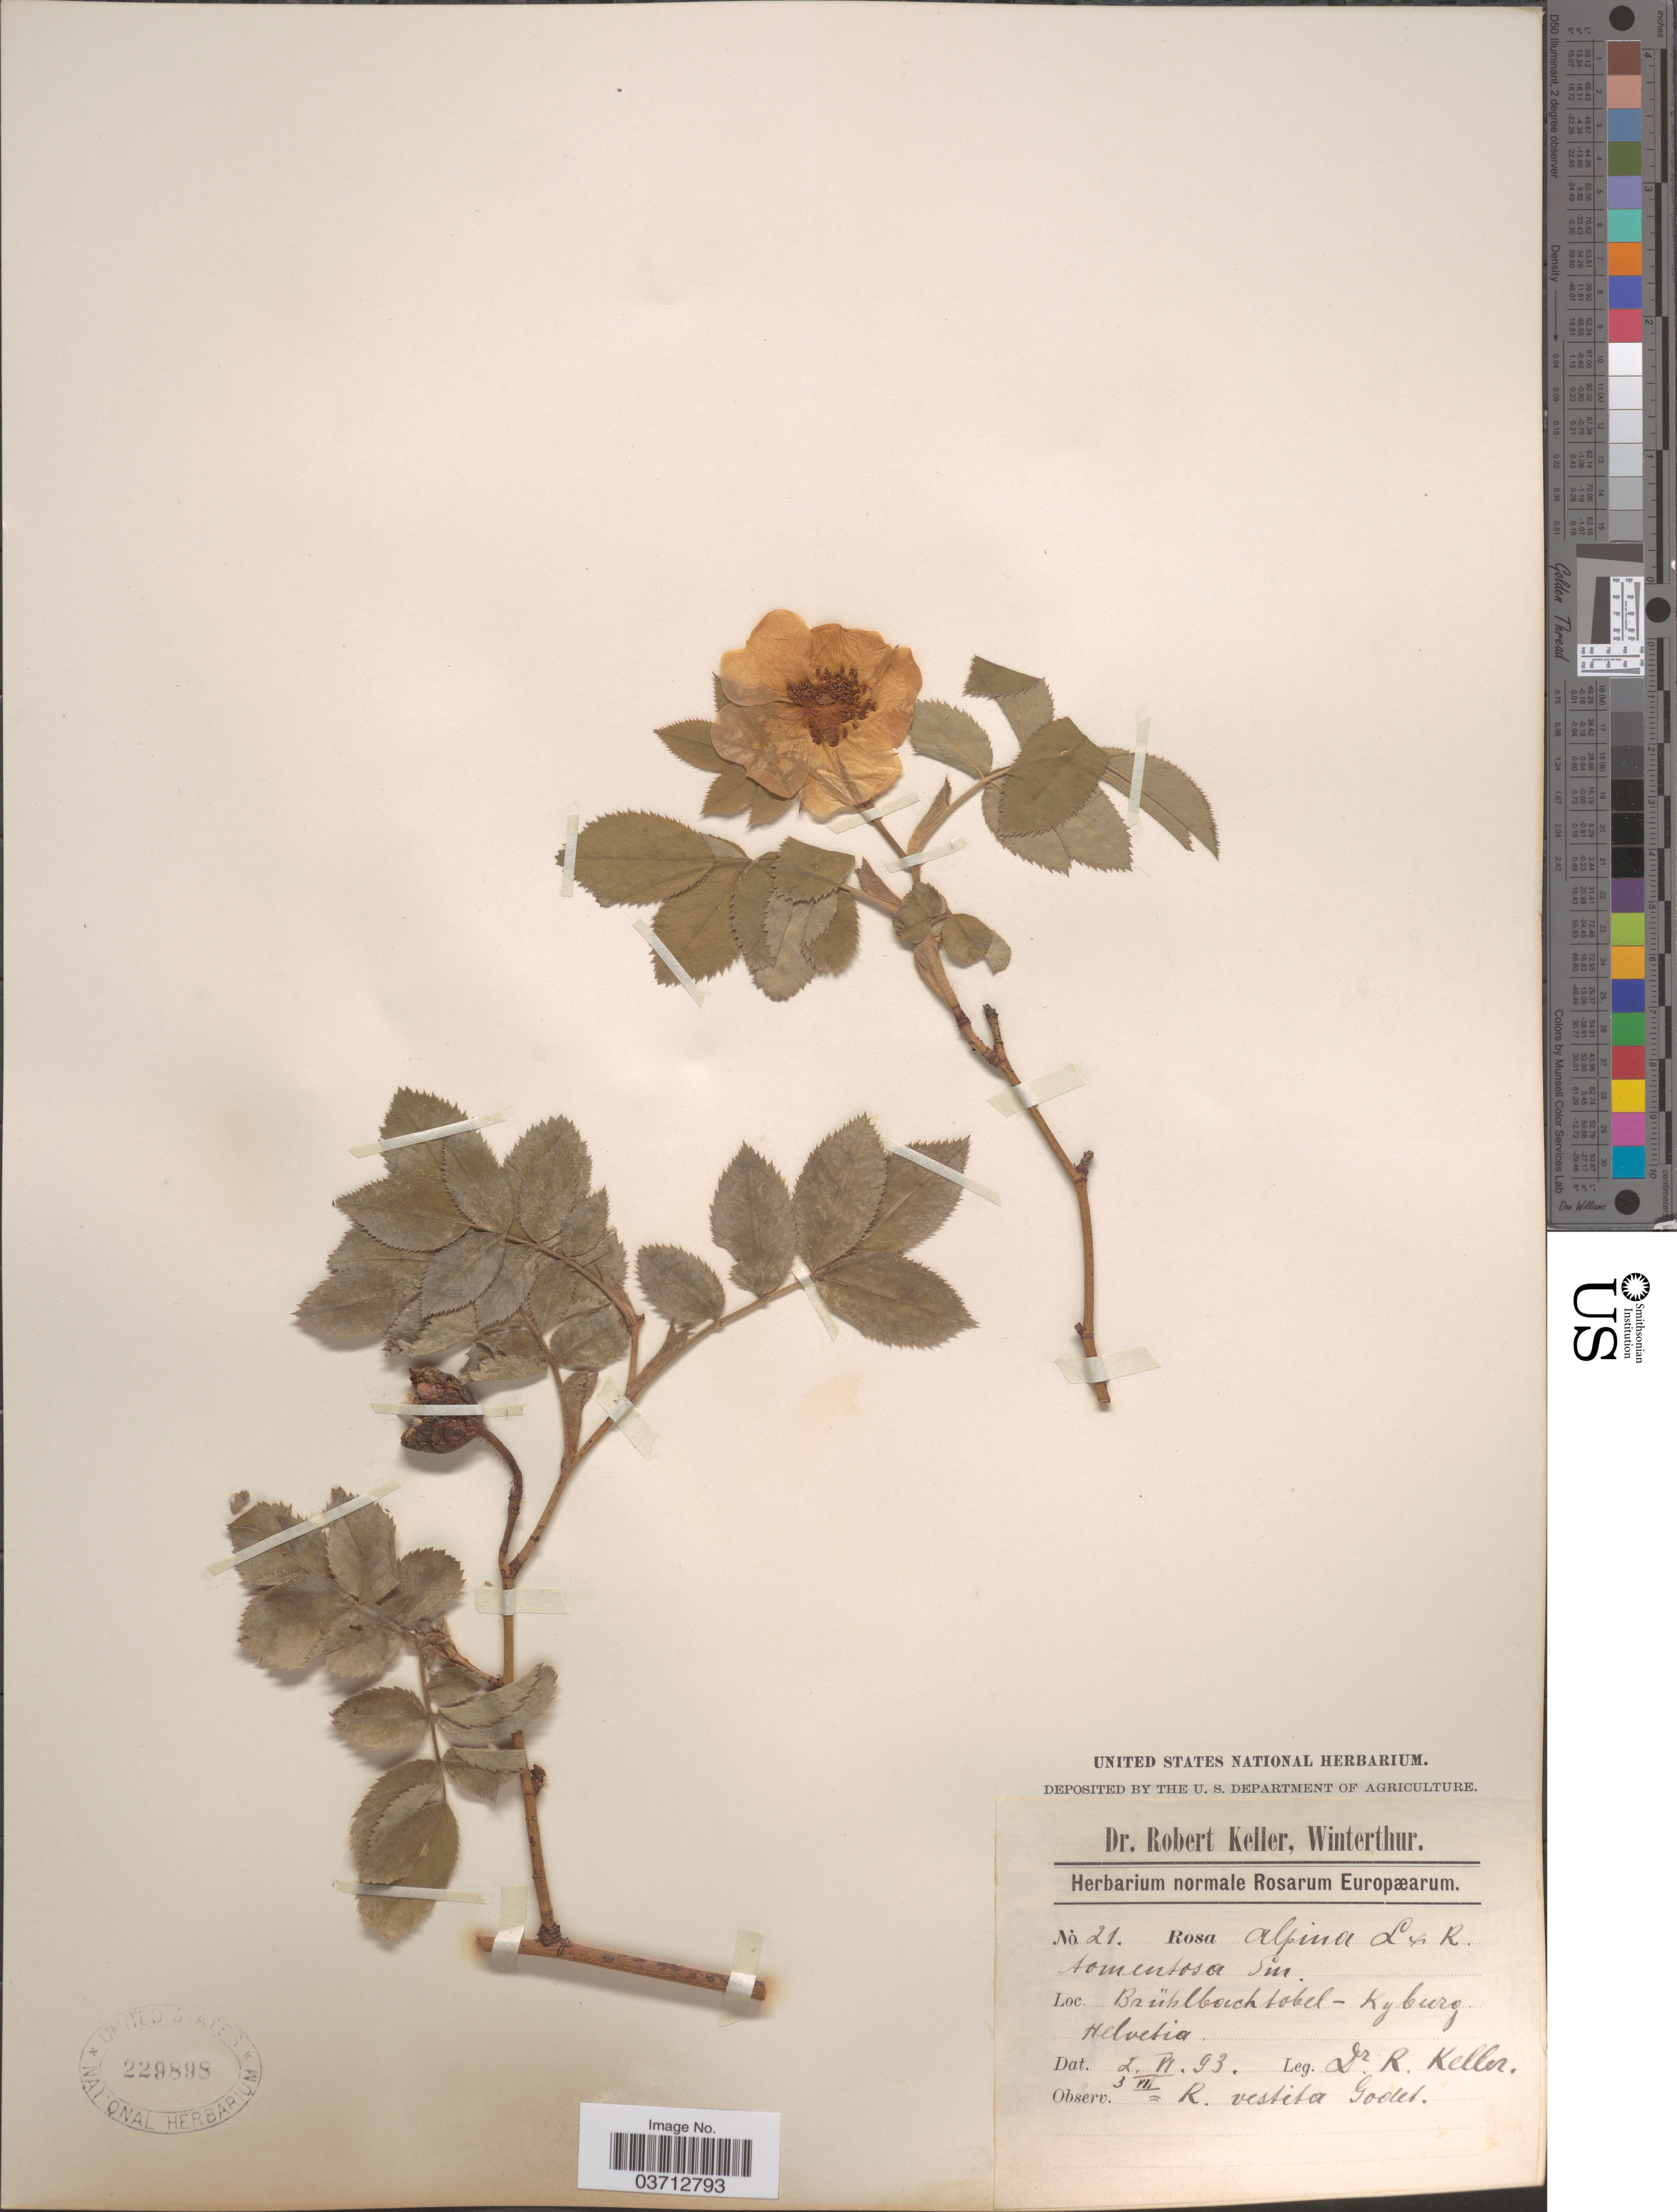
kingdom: Plantae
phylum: Tracheophyta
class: Magnoliopsida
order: Rosales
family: Rosaceae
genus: Rosa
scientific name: Rosa alpina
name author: L.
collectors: R. Keller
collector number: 21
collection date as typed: Transcribed d/m/y: 2/6/93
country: Switzerland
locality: Brühlbachtobel - Kyburg. Helvetia.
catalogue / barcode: US 229898